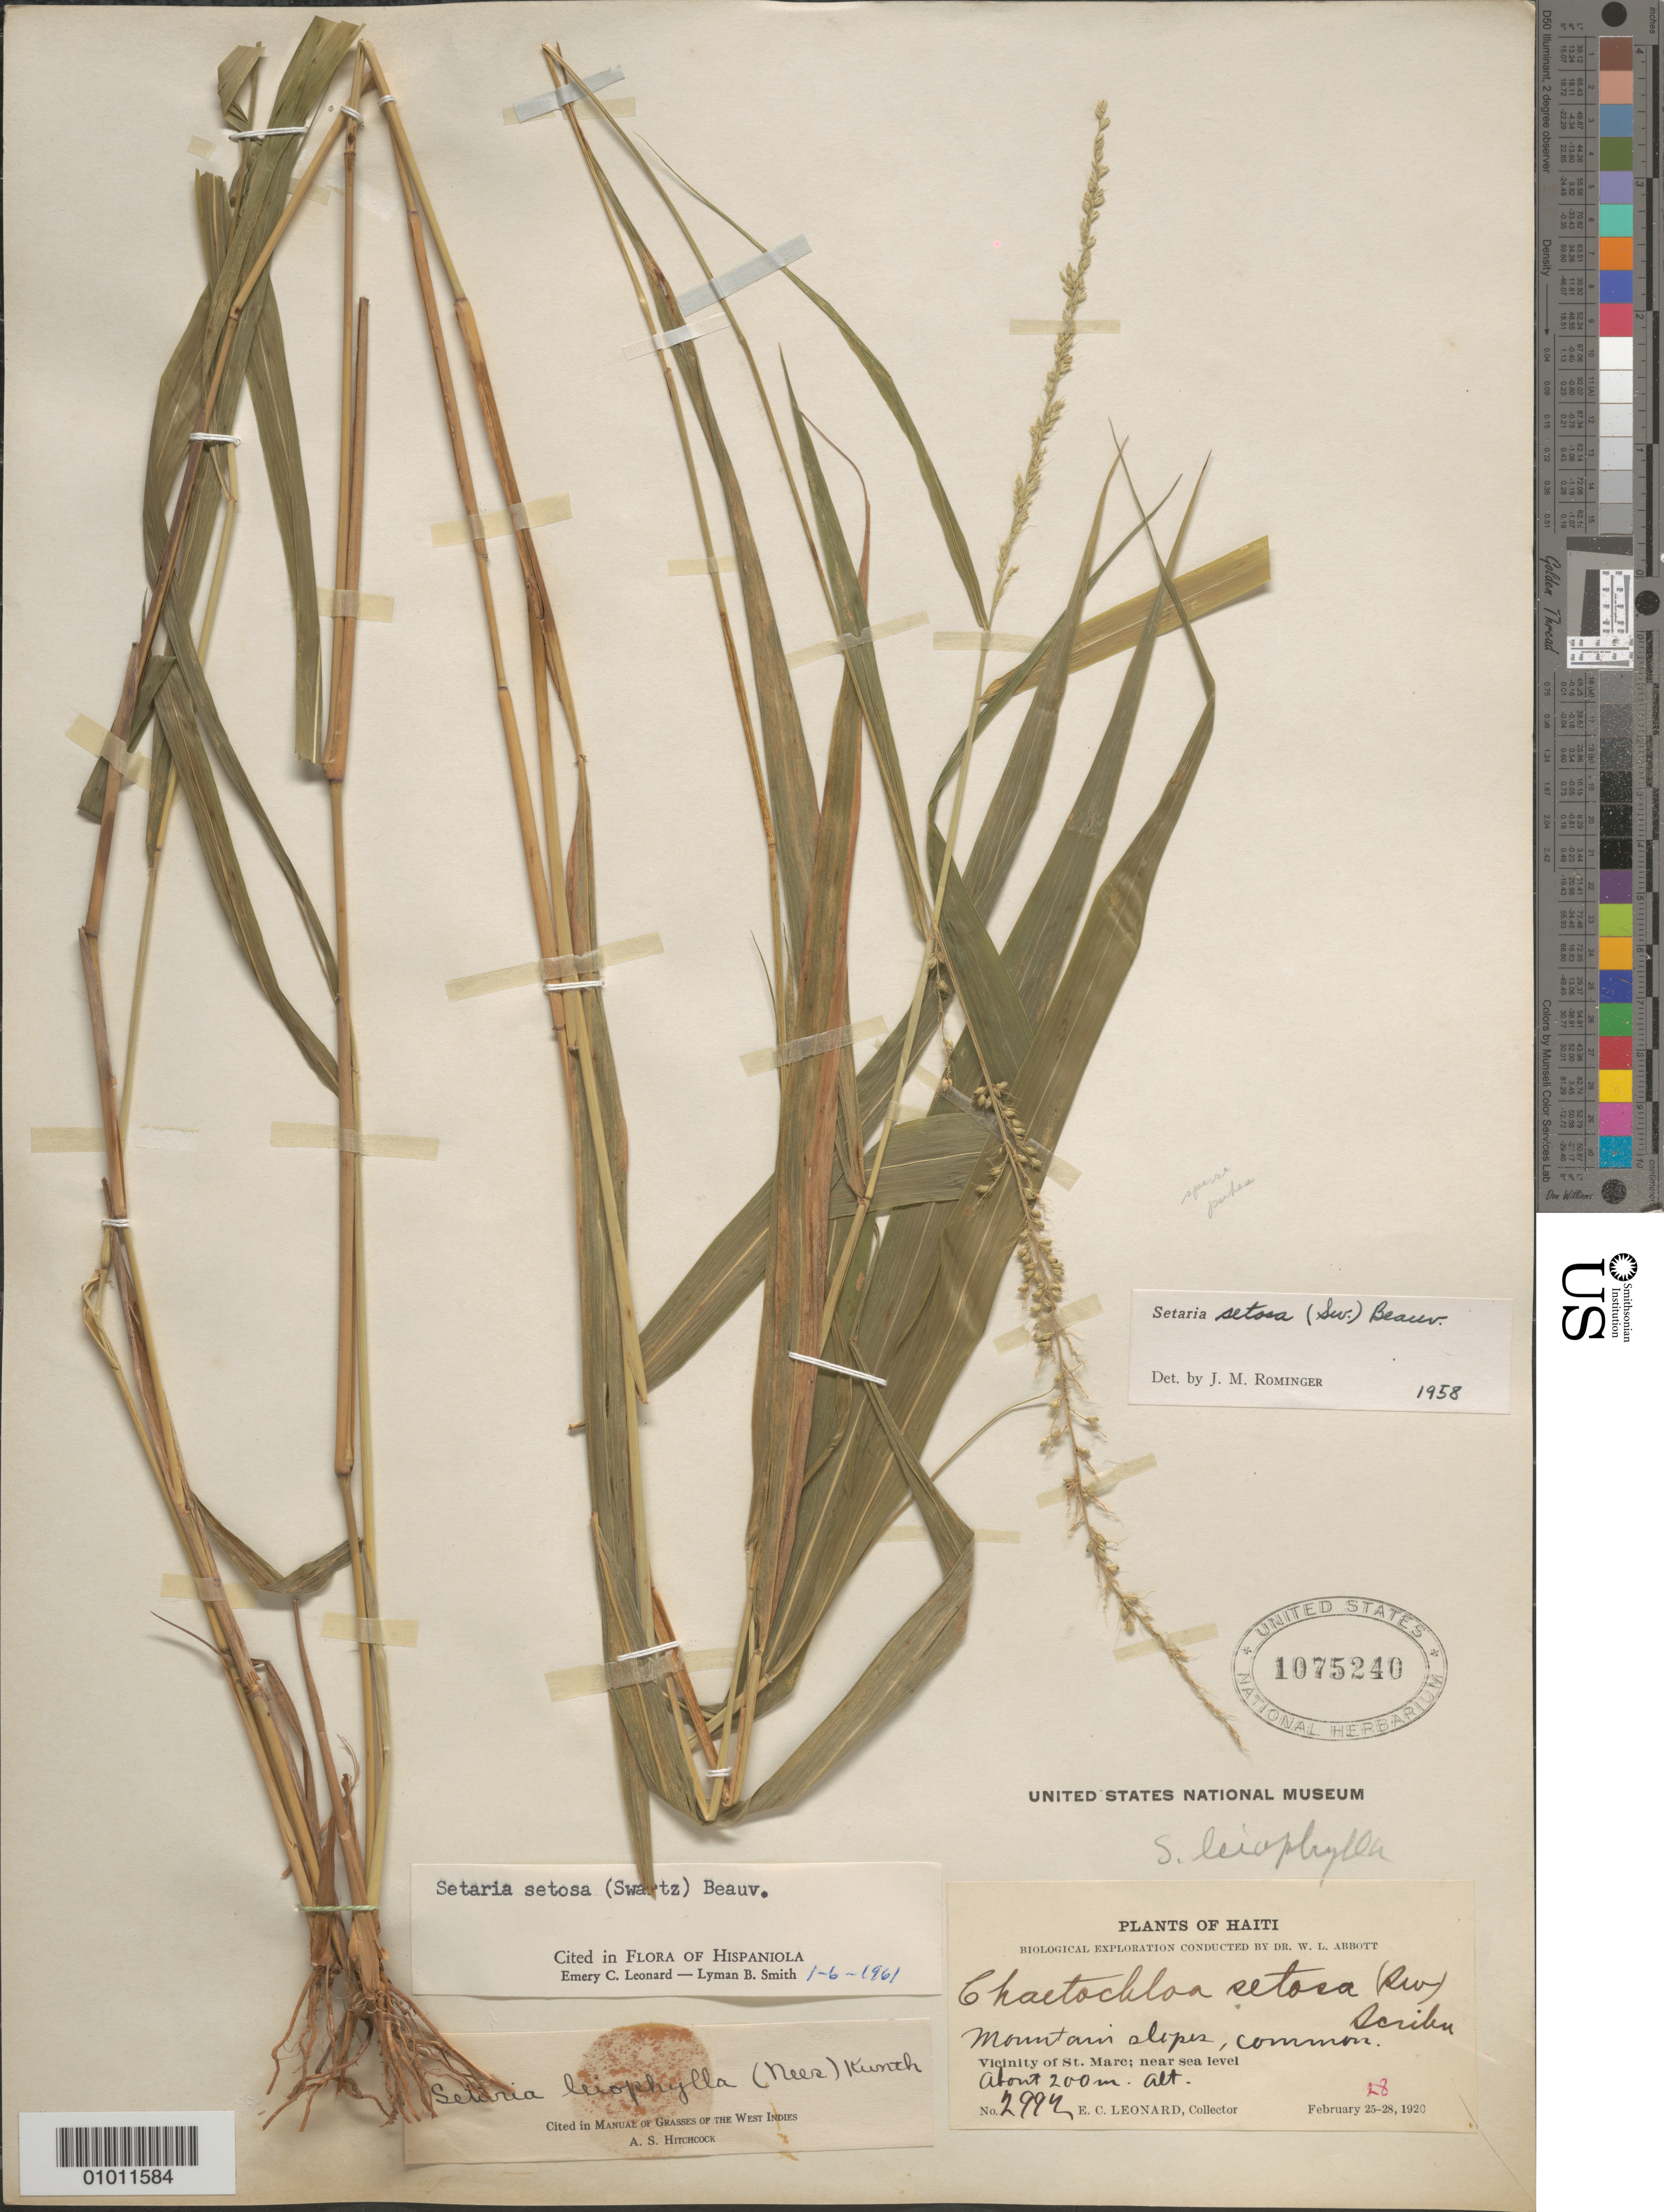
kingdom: Plantae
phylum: Tracheophyta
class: Liliopsida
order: Poales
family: Poaceae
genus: Setaria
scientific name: Setaria setosa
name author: (Sw.) P. Beauv.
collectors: E. C. Leonard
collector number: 2992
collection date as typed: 28 Feb 1920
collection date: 1920-02-28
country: Haiti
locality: Vicinity of St. Marc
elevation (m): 200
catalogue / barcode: US 1075240